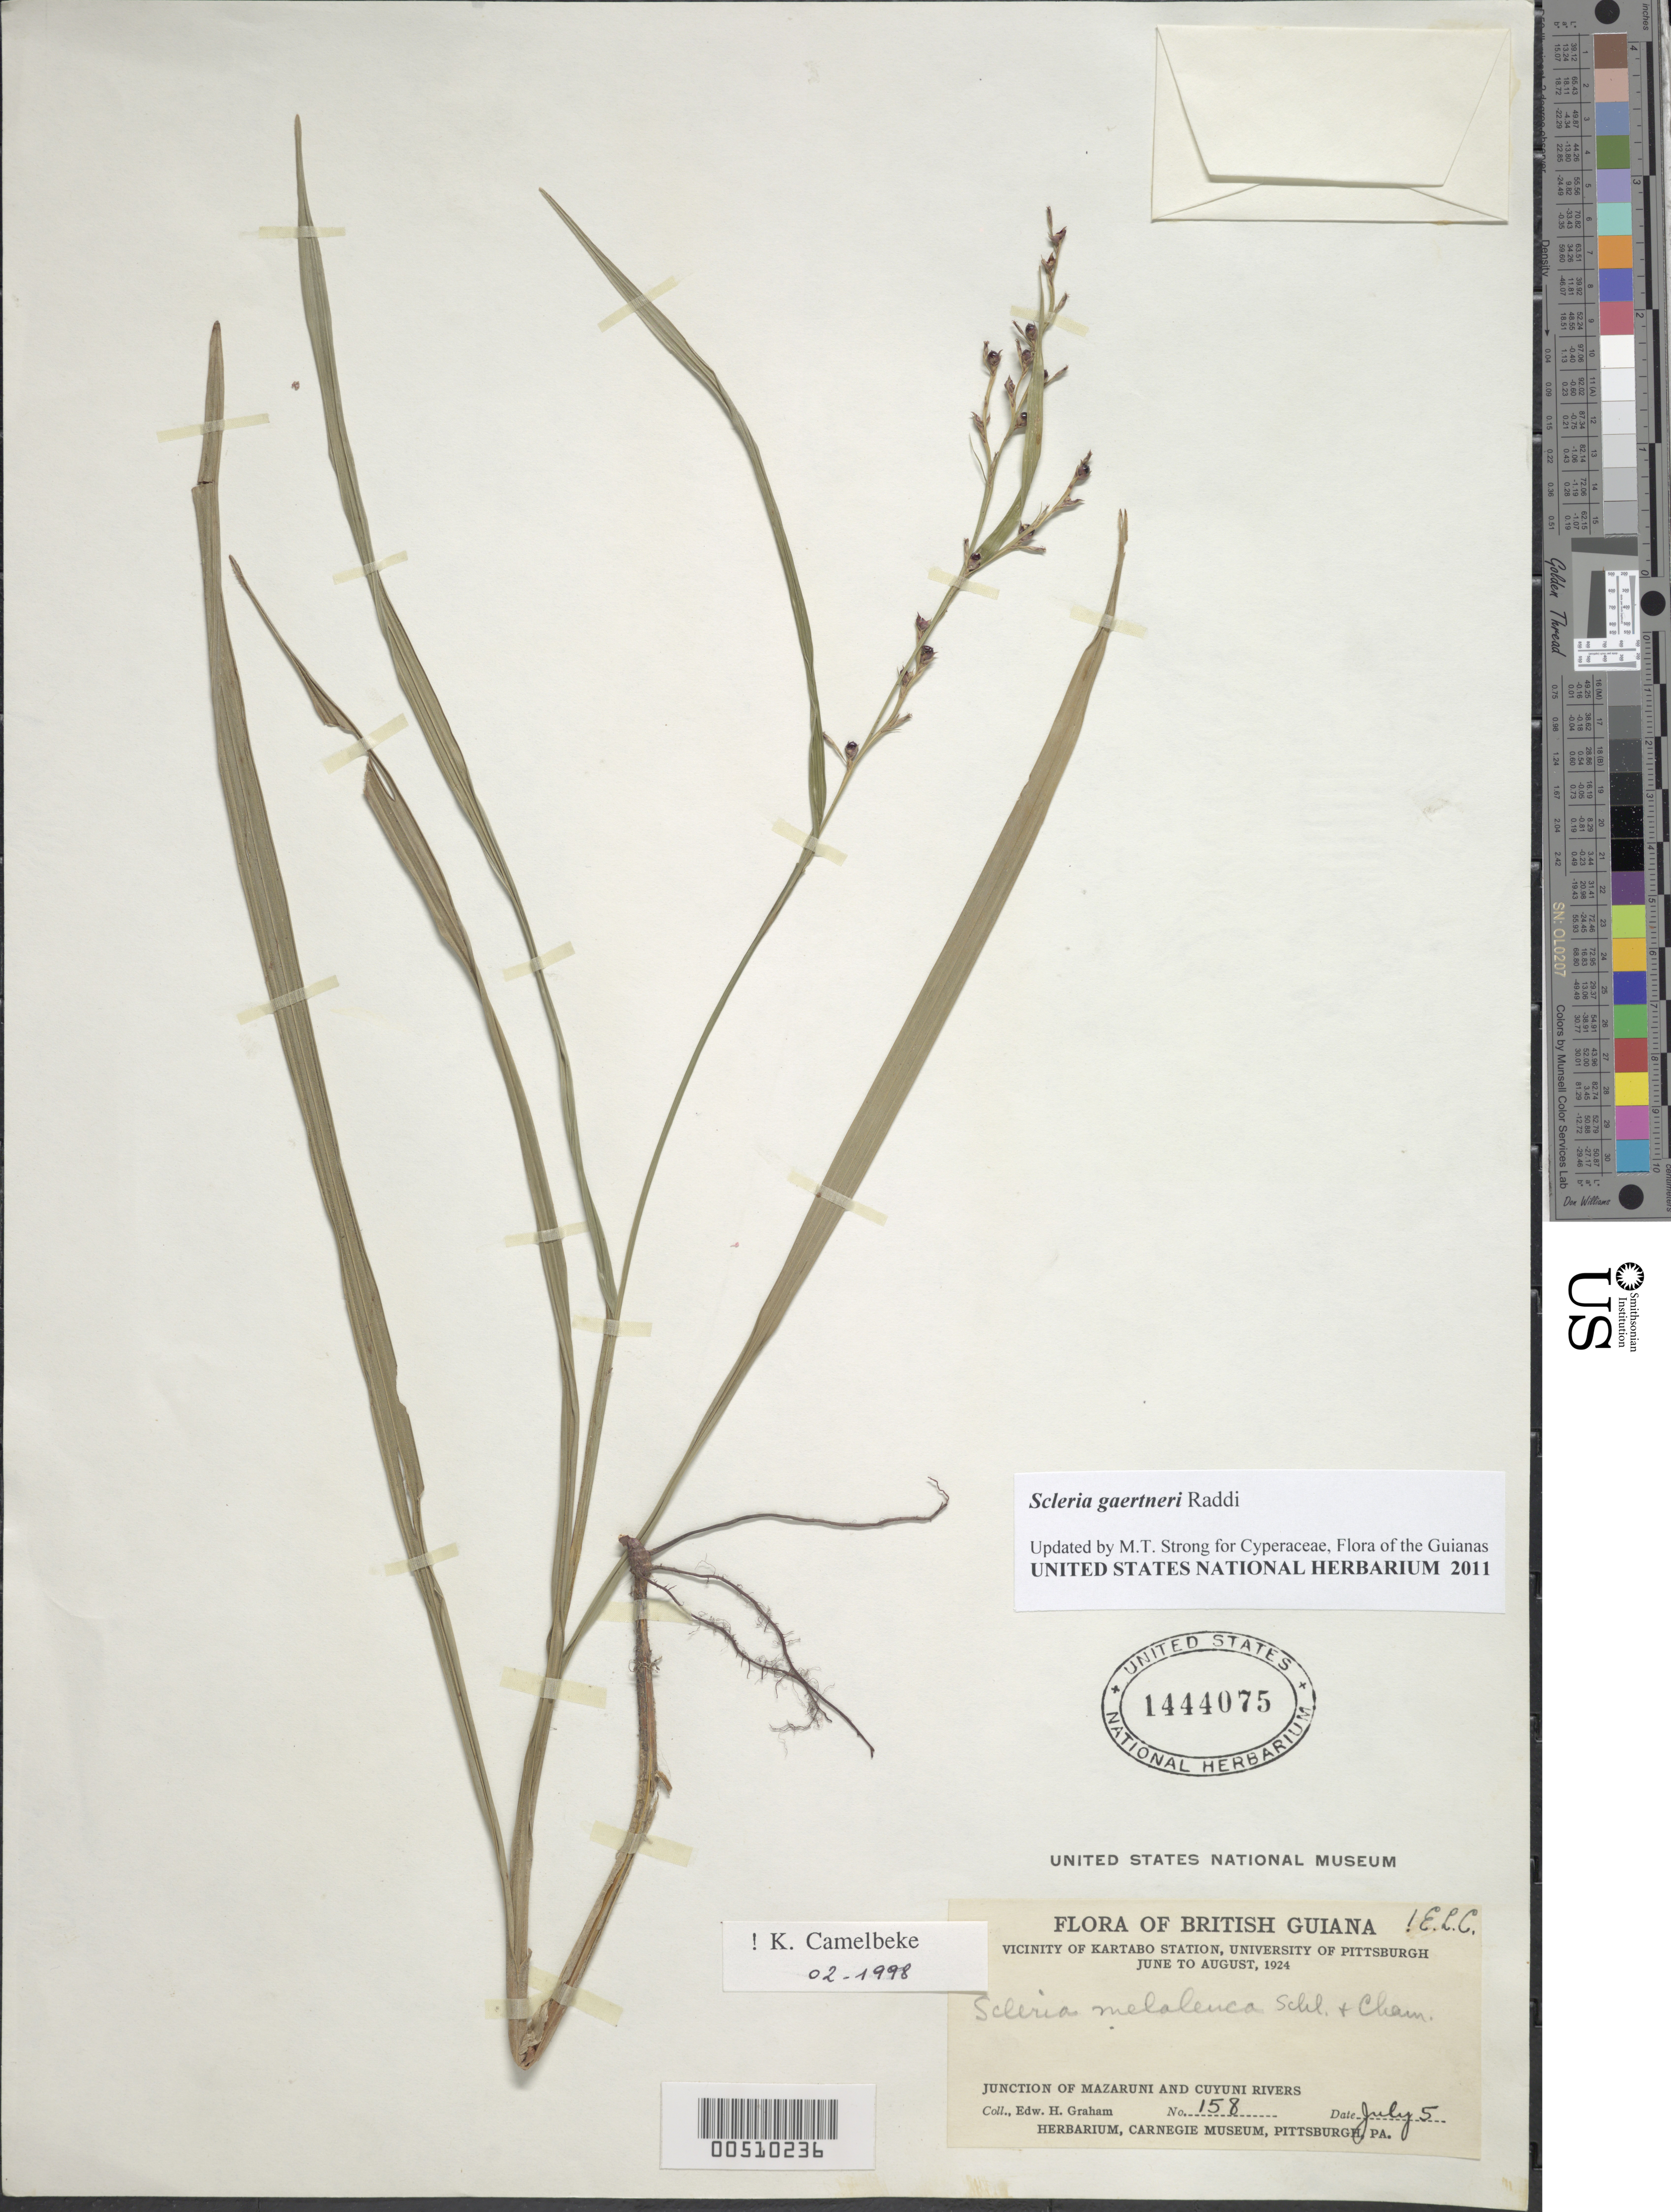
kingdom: Plantae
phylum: Tracheophyta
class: Liliopsida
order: Poales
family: Cyperaceae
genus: Scleria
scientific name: Scleria gaertneri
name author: Raddi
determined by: Strong, Mark T., (BOT), Smithsonian Institution - National Museum of Natural History (UNITED STATES)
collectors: E. H. Graham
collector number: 158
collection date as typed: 05 Jul 1924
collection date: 1924-07-05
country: Guyana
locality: Vicinity of Karatabo Station;junction of Mazaruni and Cuyuni Rivers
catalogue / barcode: US 1444075